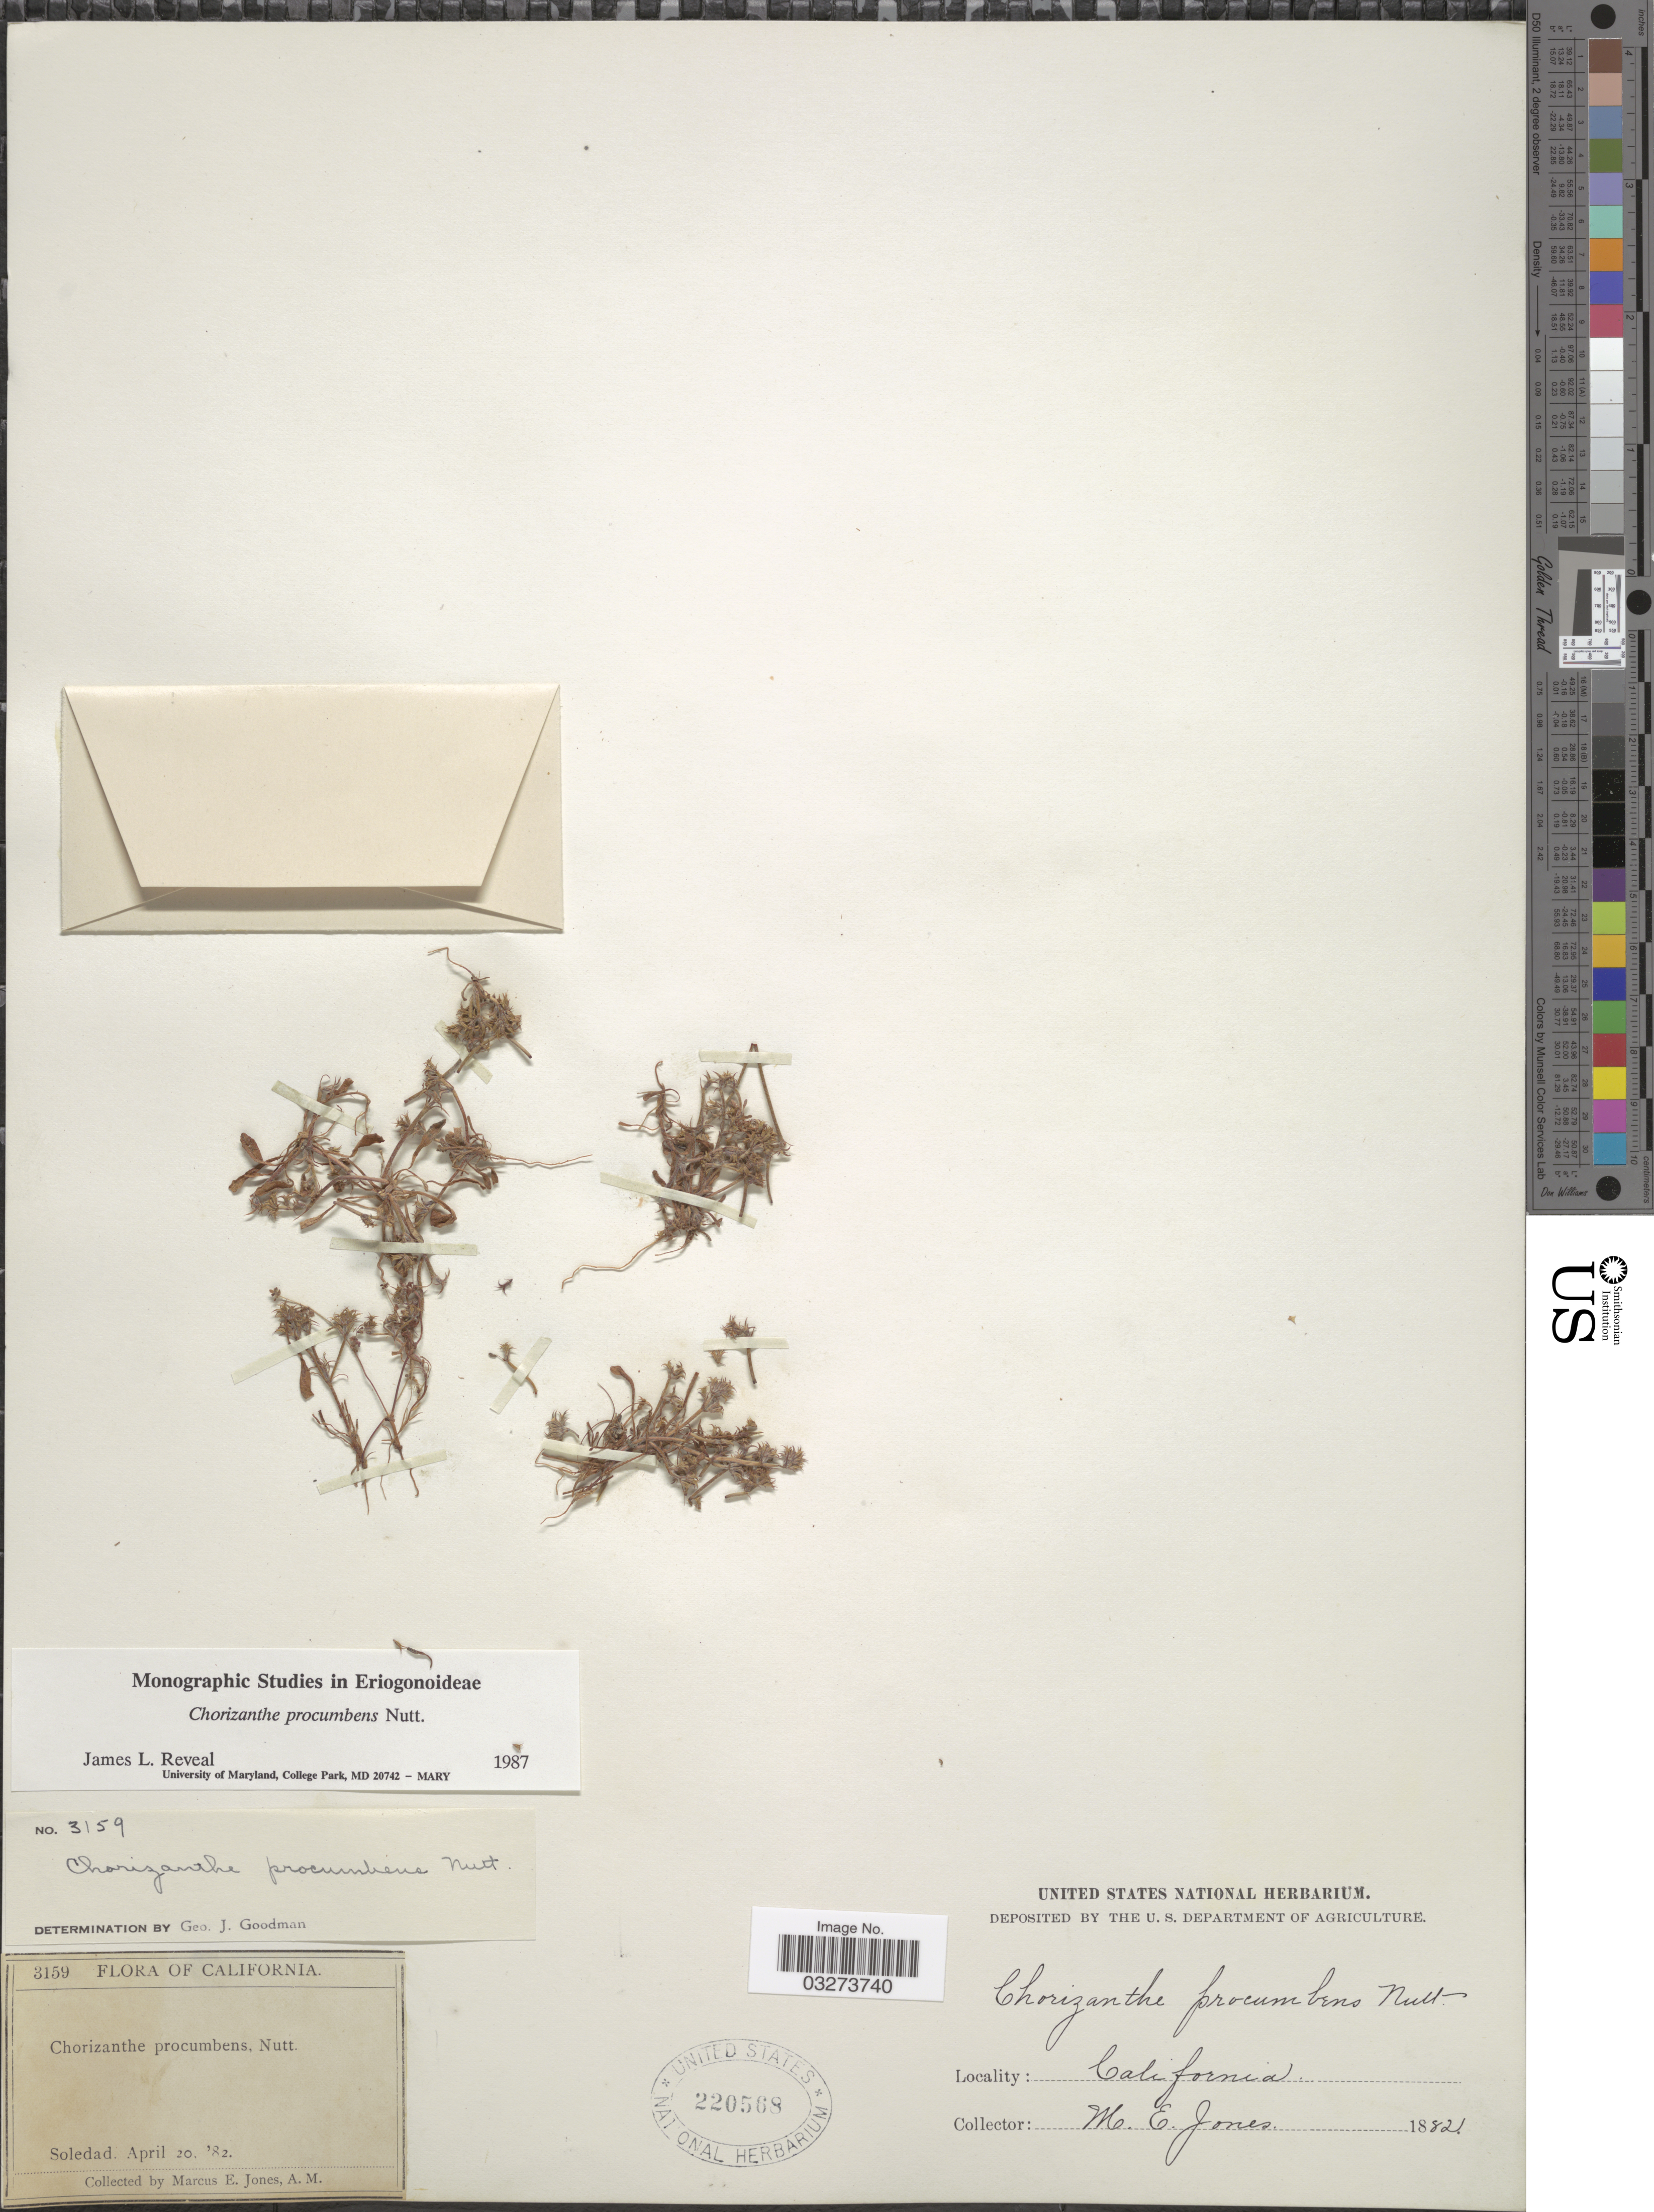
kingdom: Plantae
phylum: Tracheophyta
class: Magnoliopsida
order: Caryophyllales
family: Polygonaceae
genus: Chorizanthe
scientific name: Chorizanthe procumbens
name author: Nutt.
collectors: M. E. Jones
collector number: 3159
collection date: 1882-04-20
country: United States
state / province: California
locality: Soledad.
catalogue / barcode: US 220568